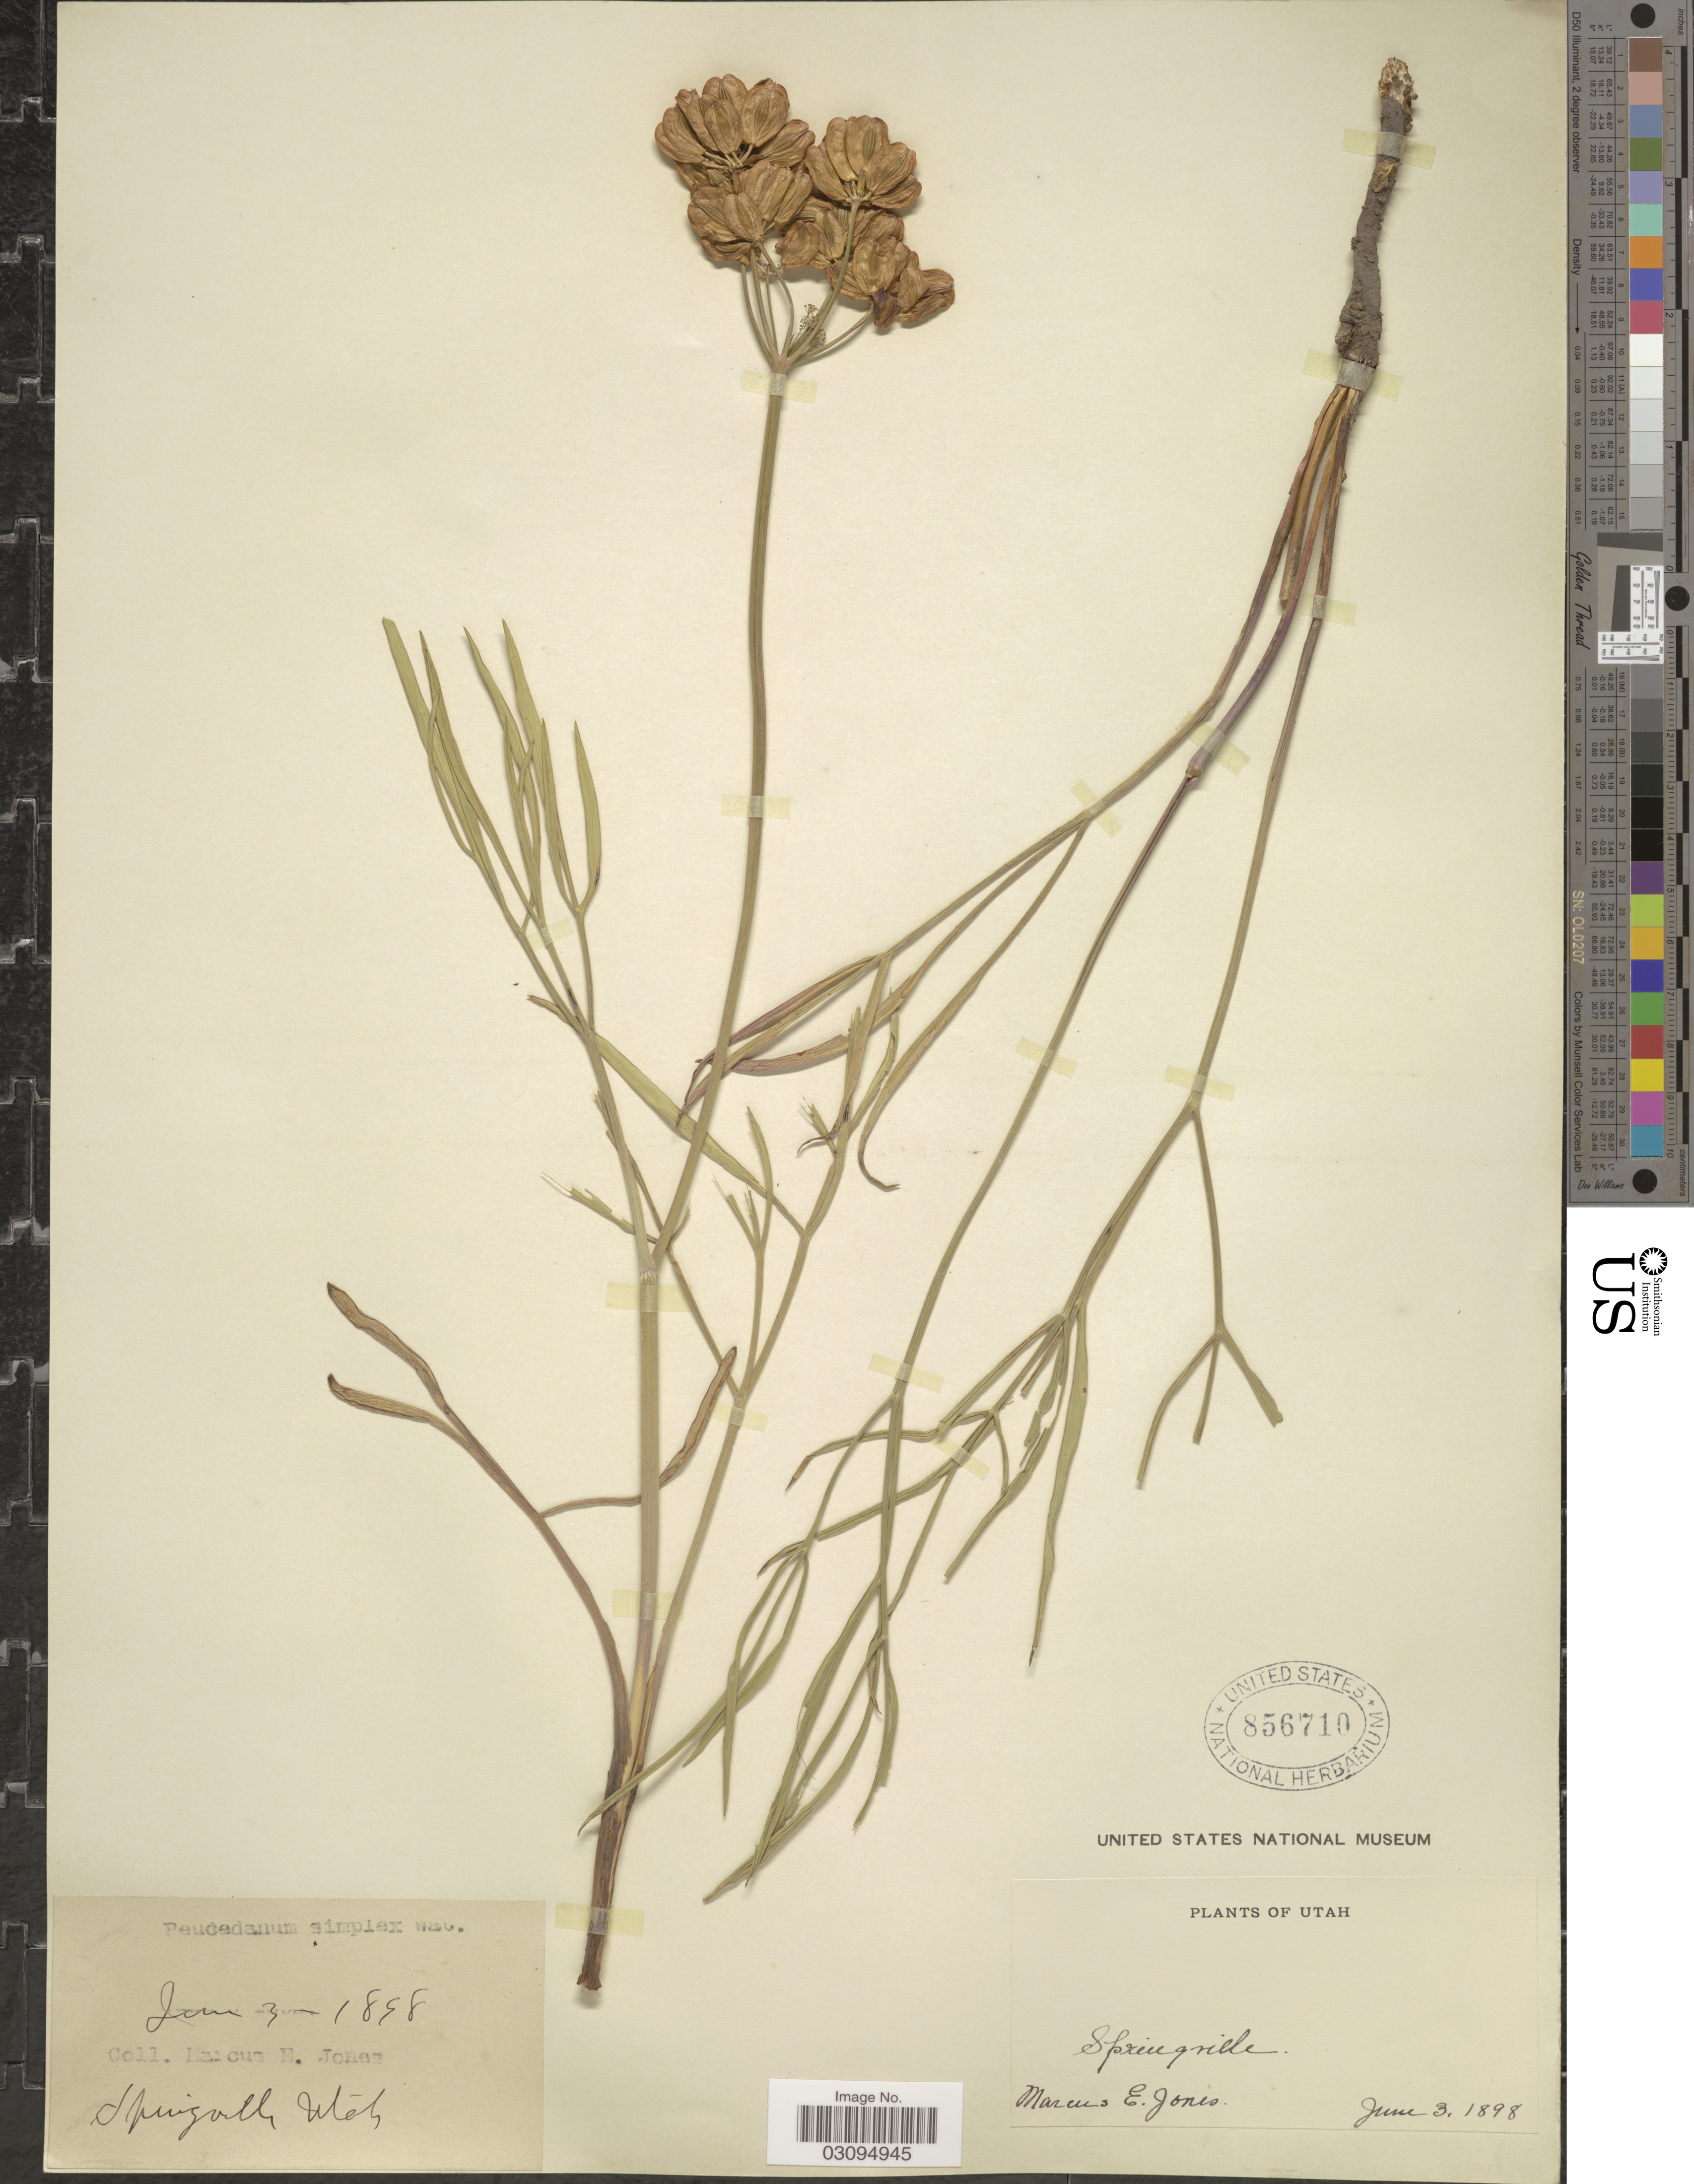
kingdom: Plantae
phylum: Tracheophyta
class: Magnoliopsida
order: Apiales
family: Apiaceae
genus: Lomatium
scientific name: Lomatium platycarpum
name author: (Torr.) J.M. Coult. & Rose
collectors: M. E. Jones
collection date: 1898-06-03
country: United States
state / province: Utah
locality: Springville.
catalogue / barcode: US 856710